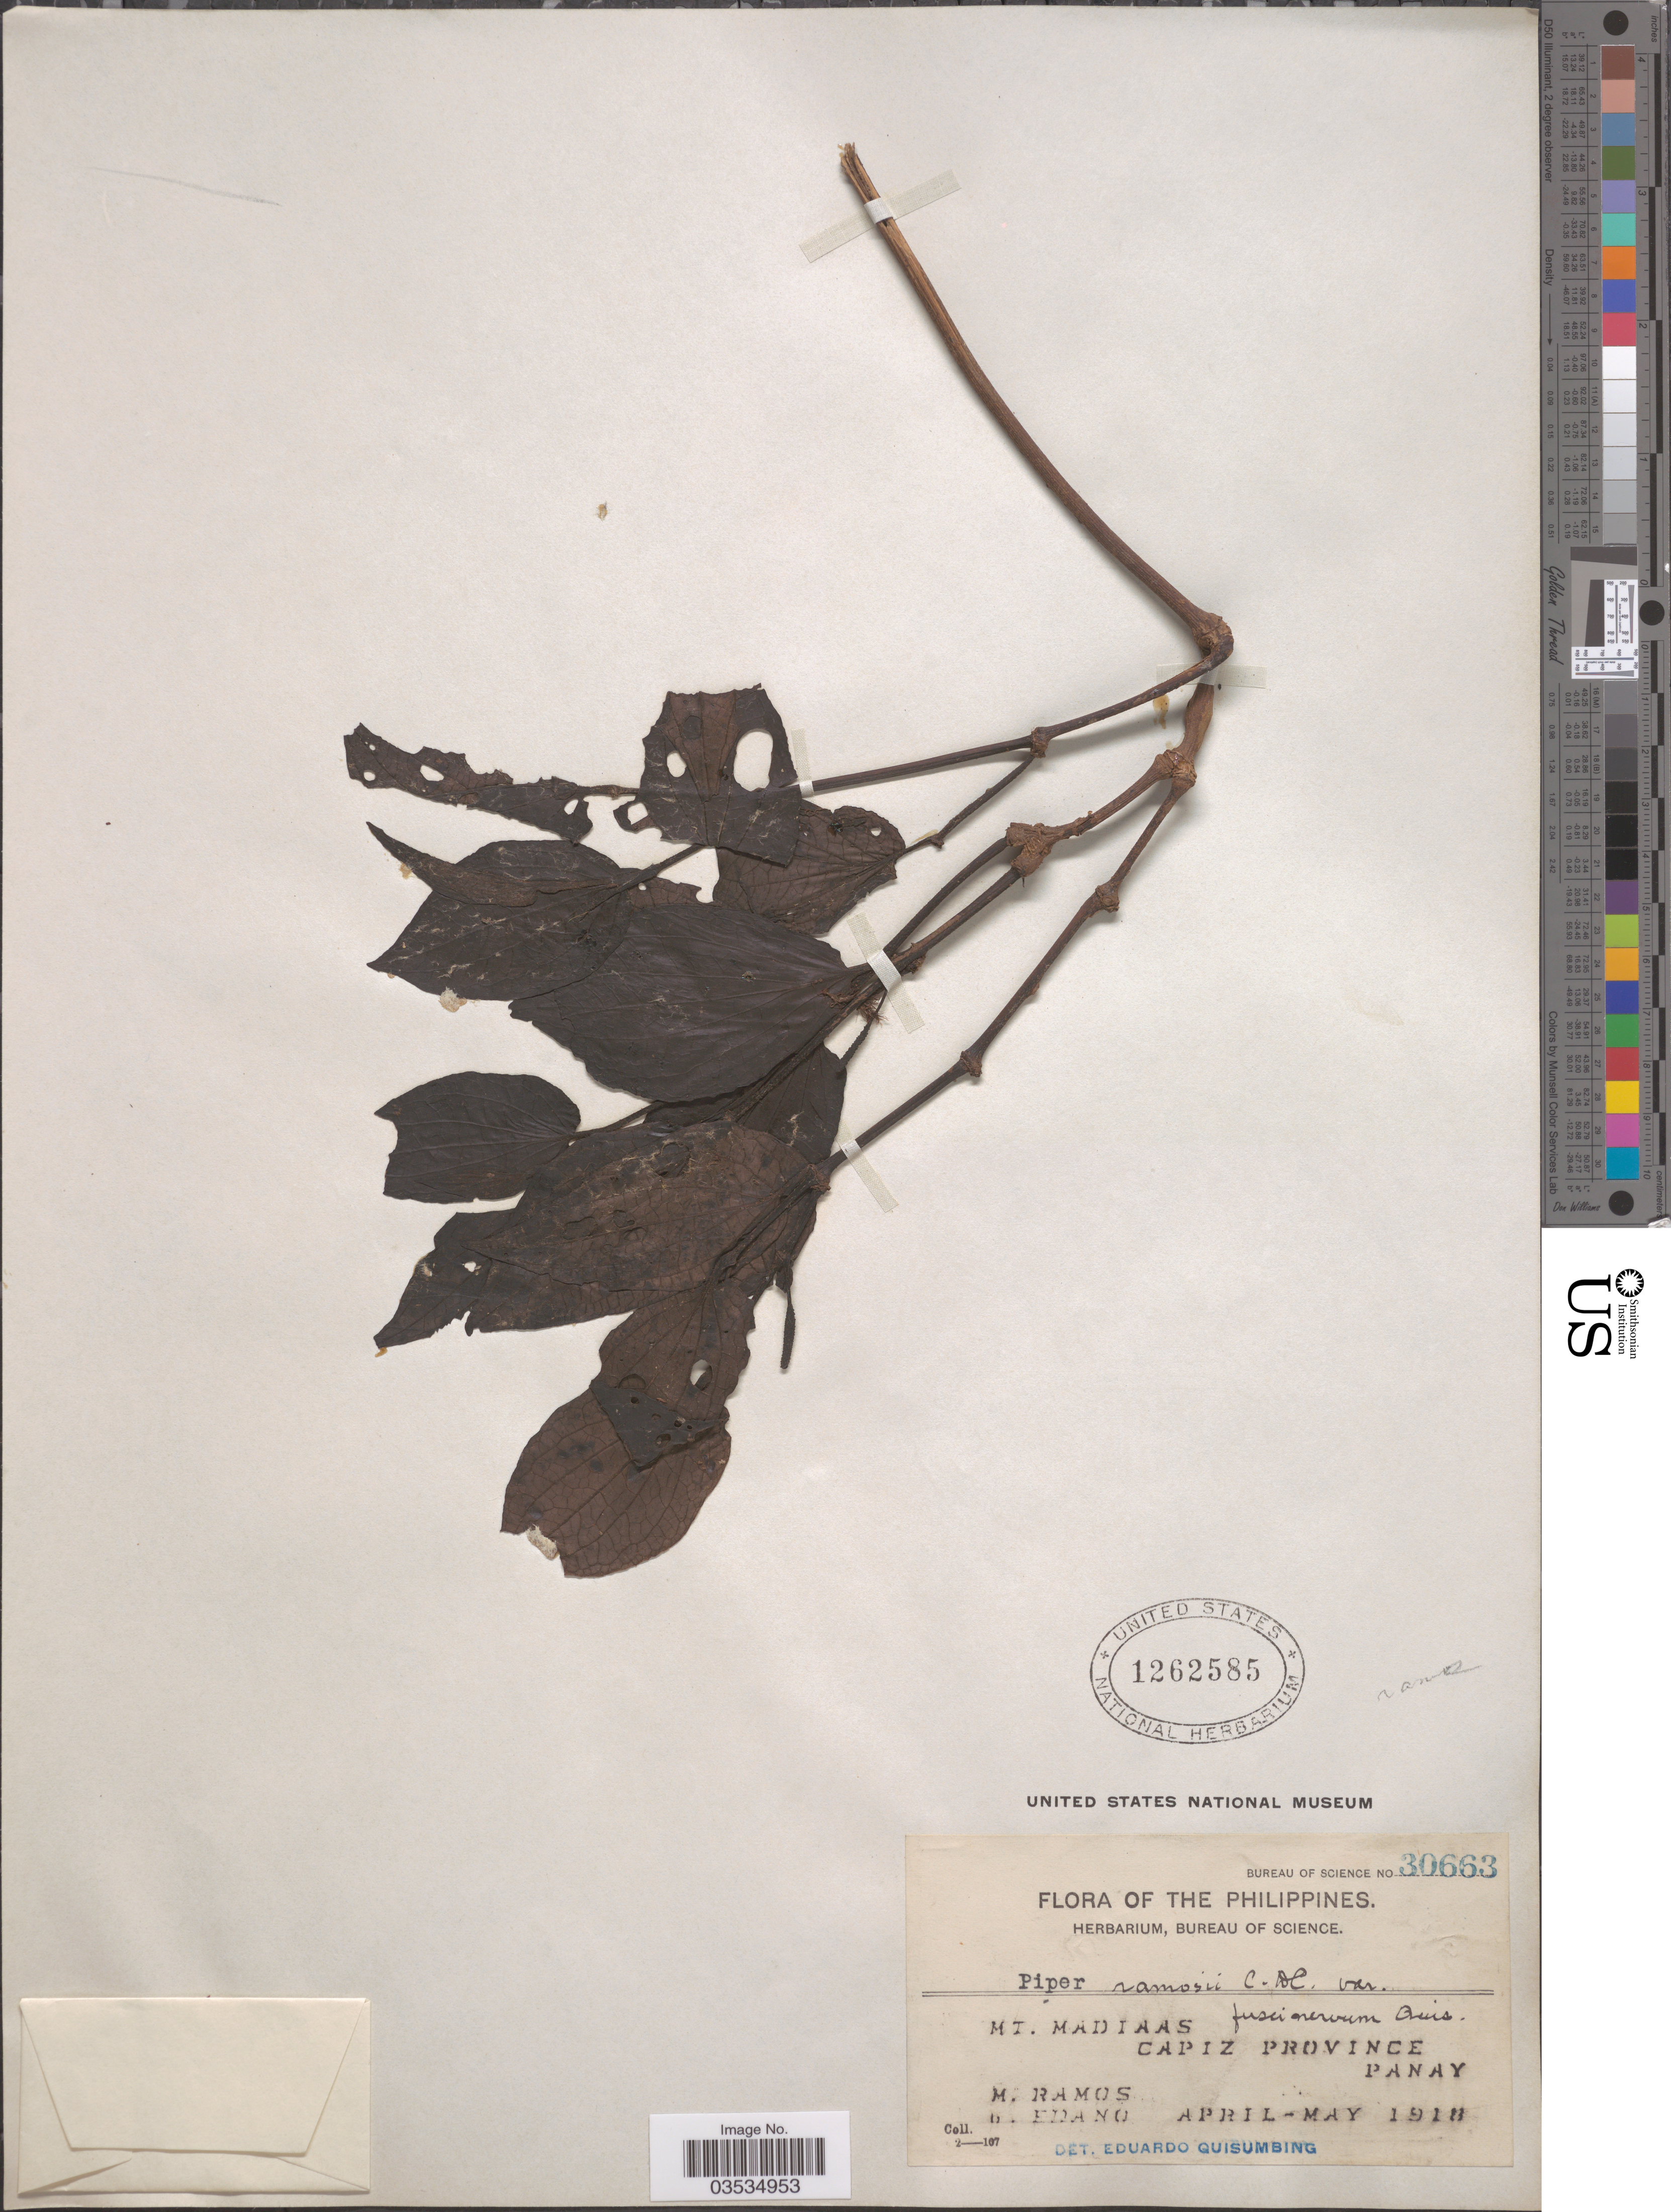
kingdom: Plantae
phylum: Tracheophyta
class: Magnoliopsida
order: Piperales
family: Piperaceae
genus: Piper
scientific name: Piper ramosii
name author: C. DC.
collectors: M. Ramos & G. Edaño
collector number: Bureau of Science 30663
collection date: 1918-04/1918-05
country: Philippines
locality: Mt. Madiaas. Capiz Province. Panay.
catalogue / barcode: US 1262585